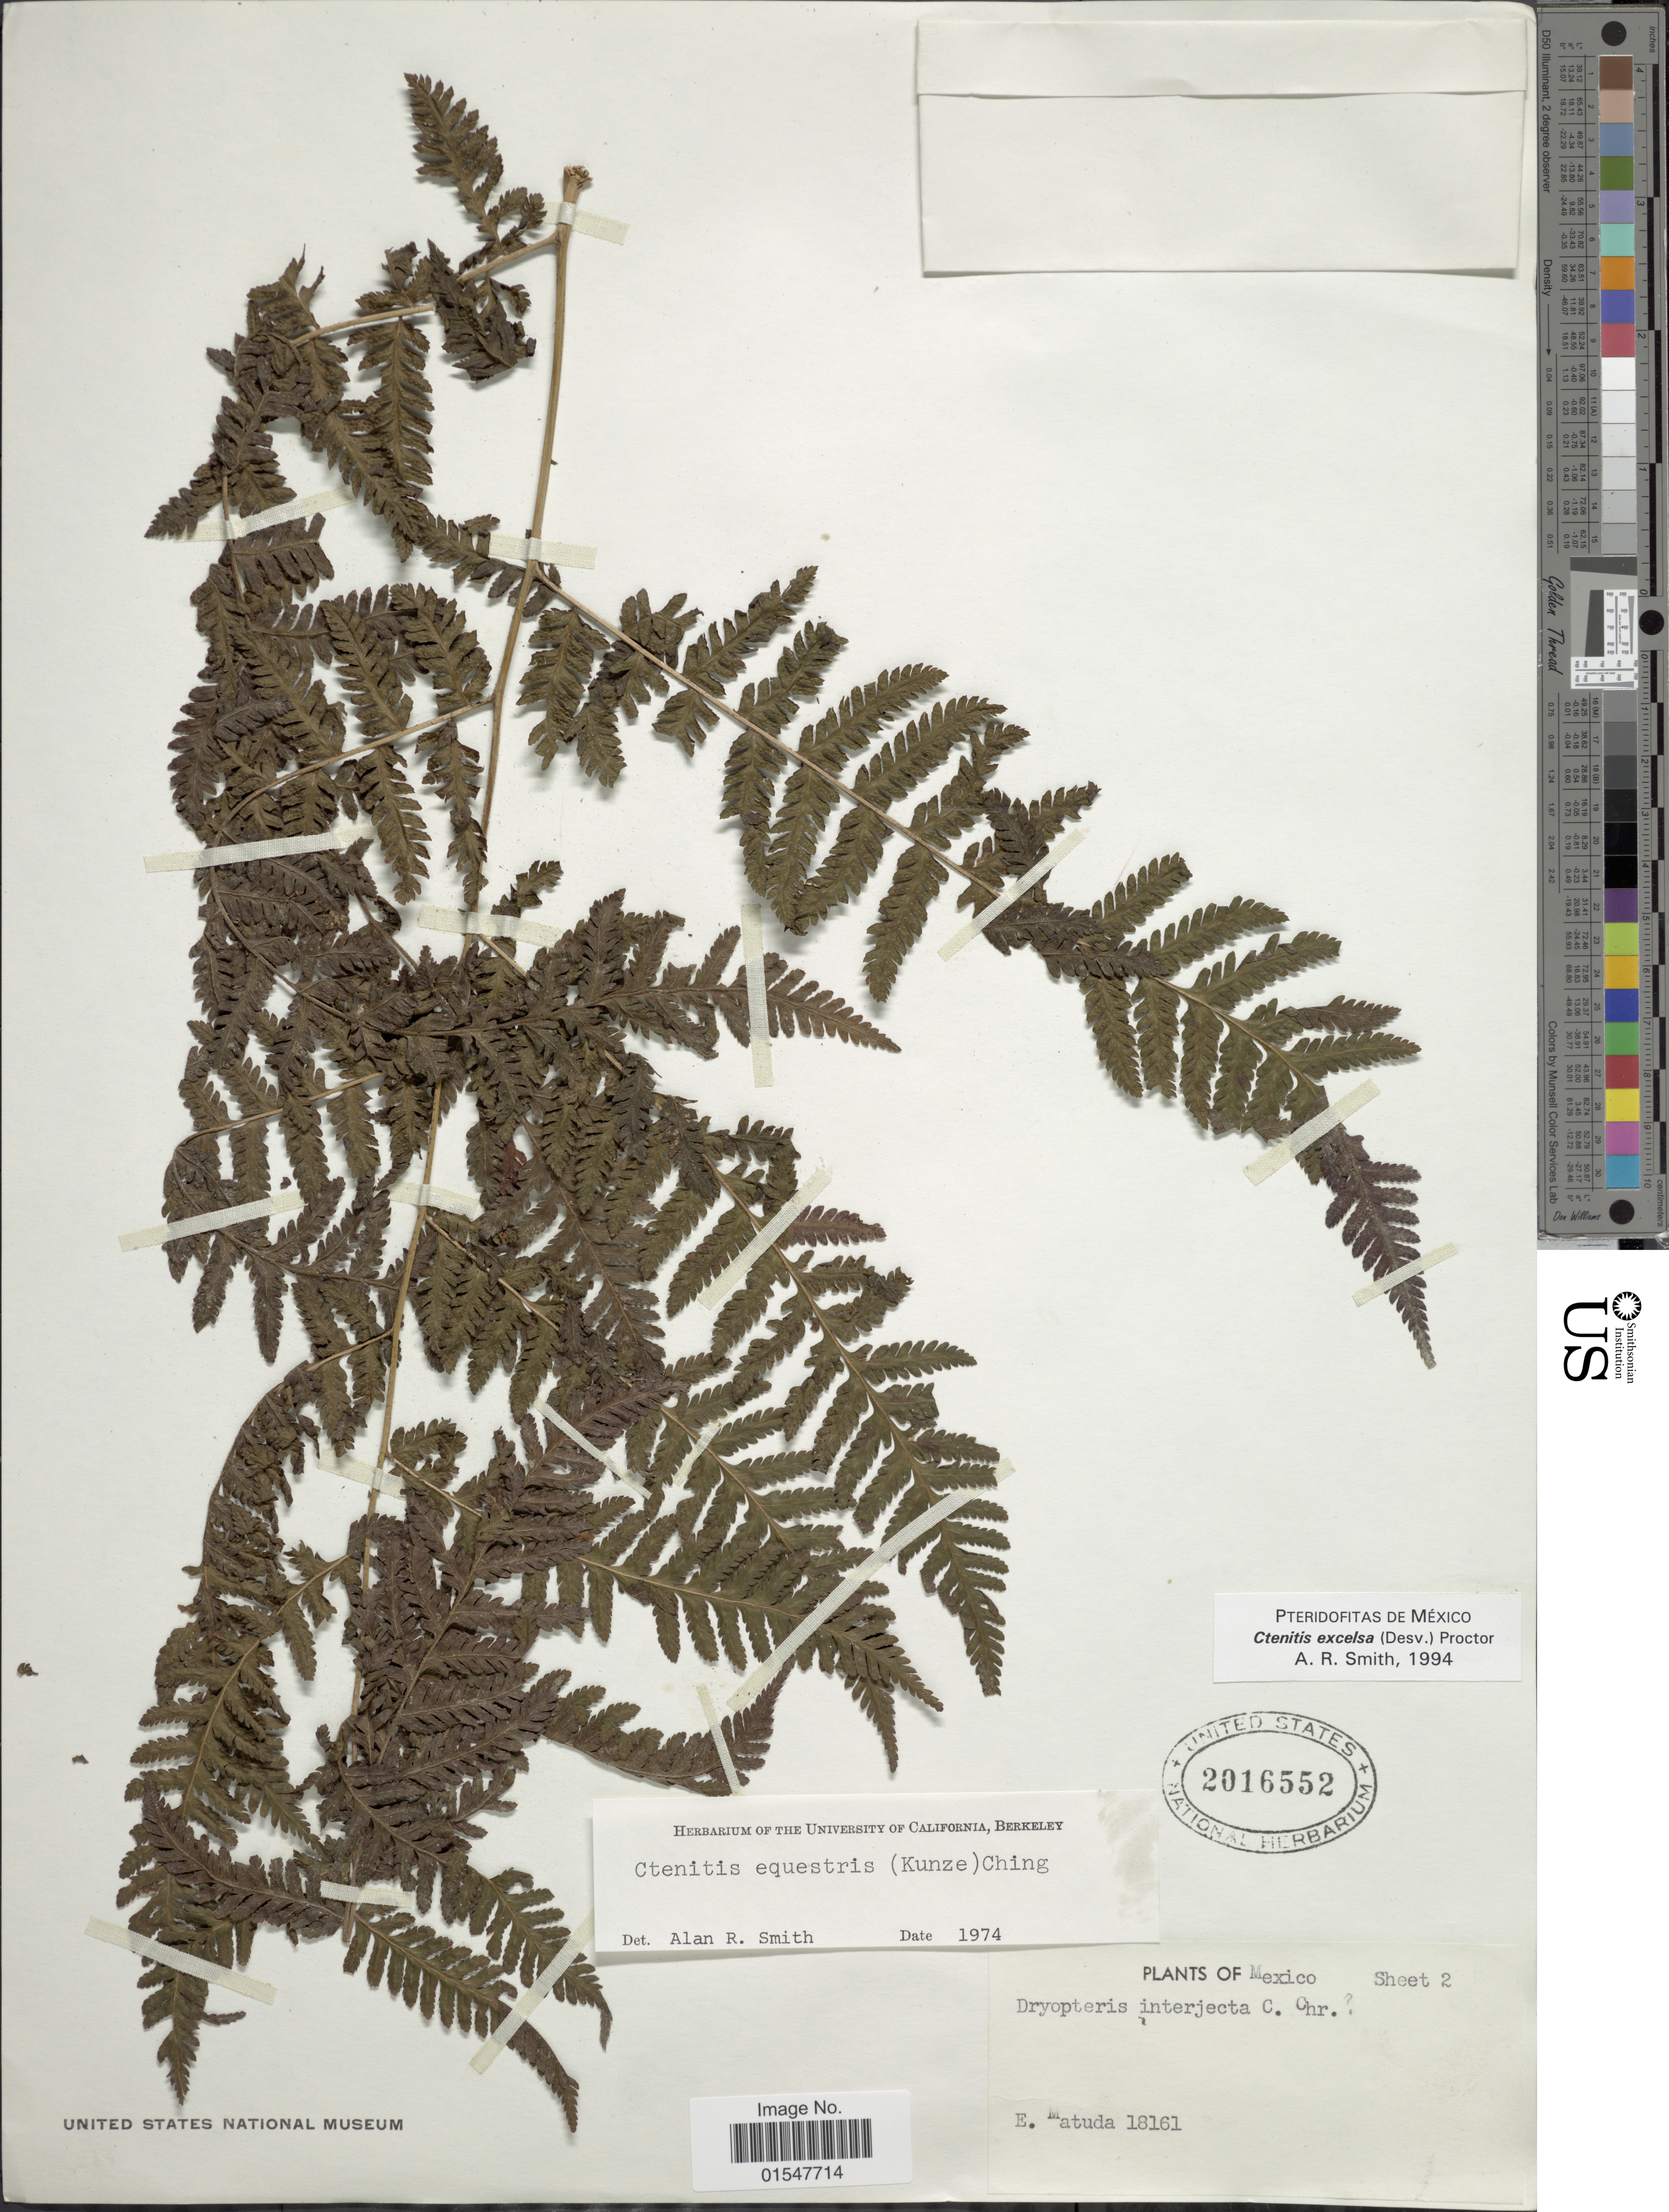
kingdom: Plantae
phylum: Tracheophyta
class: Polypodiopsida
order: Polypodiales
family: Dryopteridaceae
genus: Ctenitis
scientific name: Ctenitis excelsa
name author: (Desv.) Proctor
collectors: E. Matuda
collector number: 18161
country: Mexico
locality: Mexico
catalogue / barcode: US 2016552